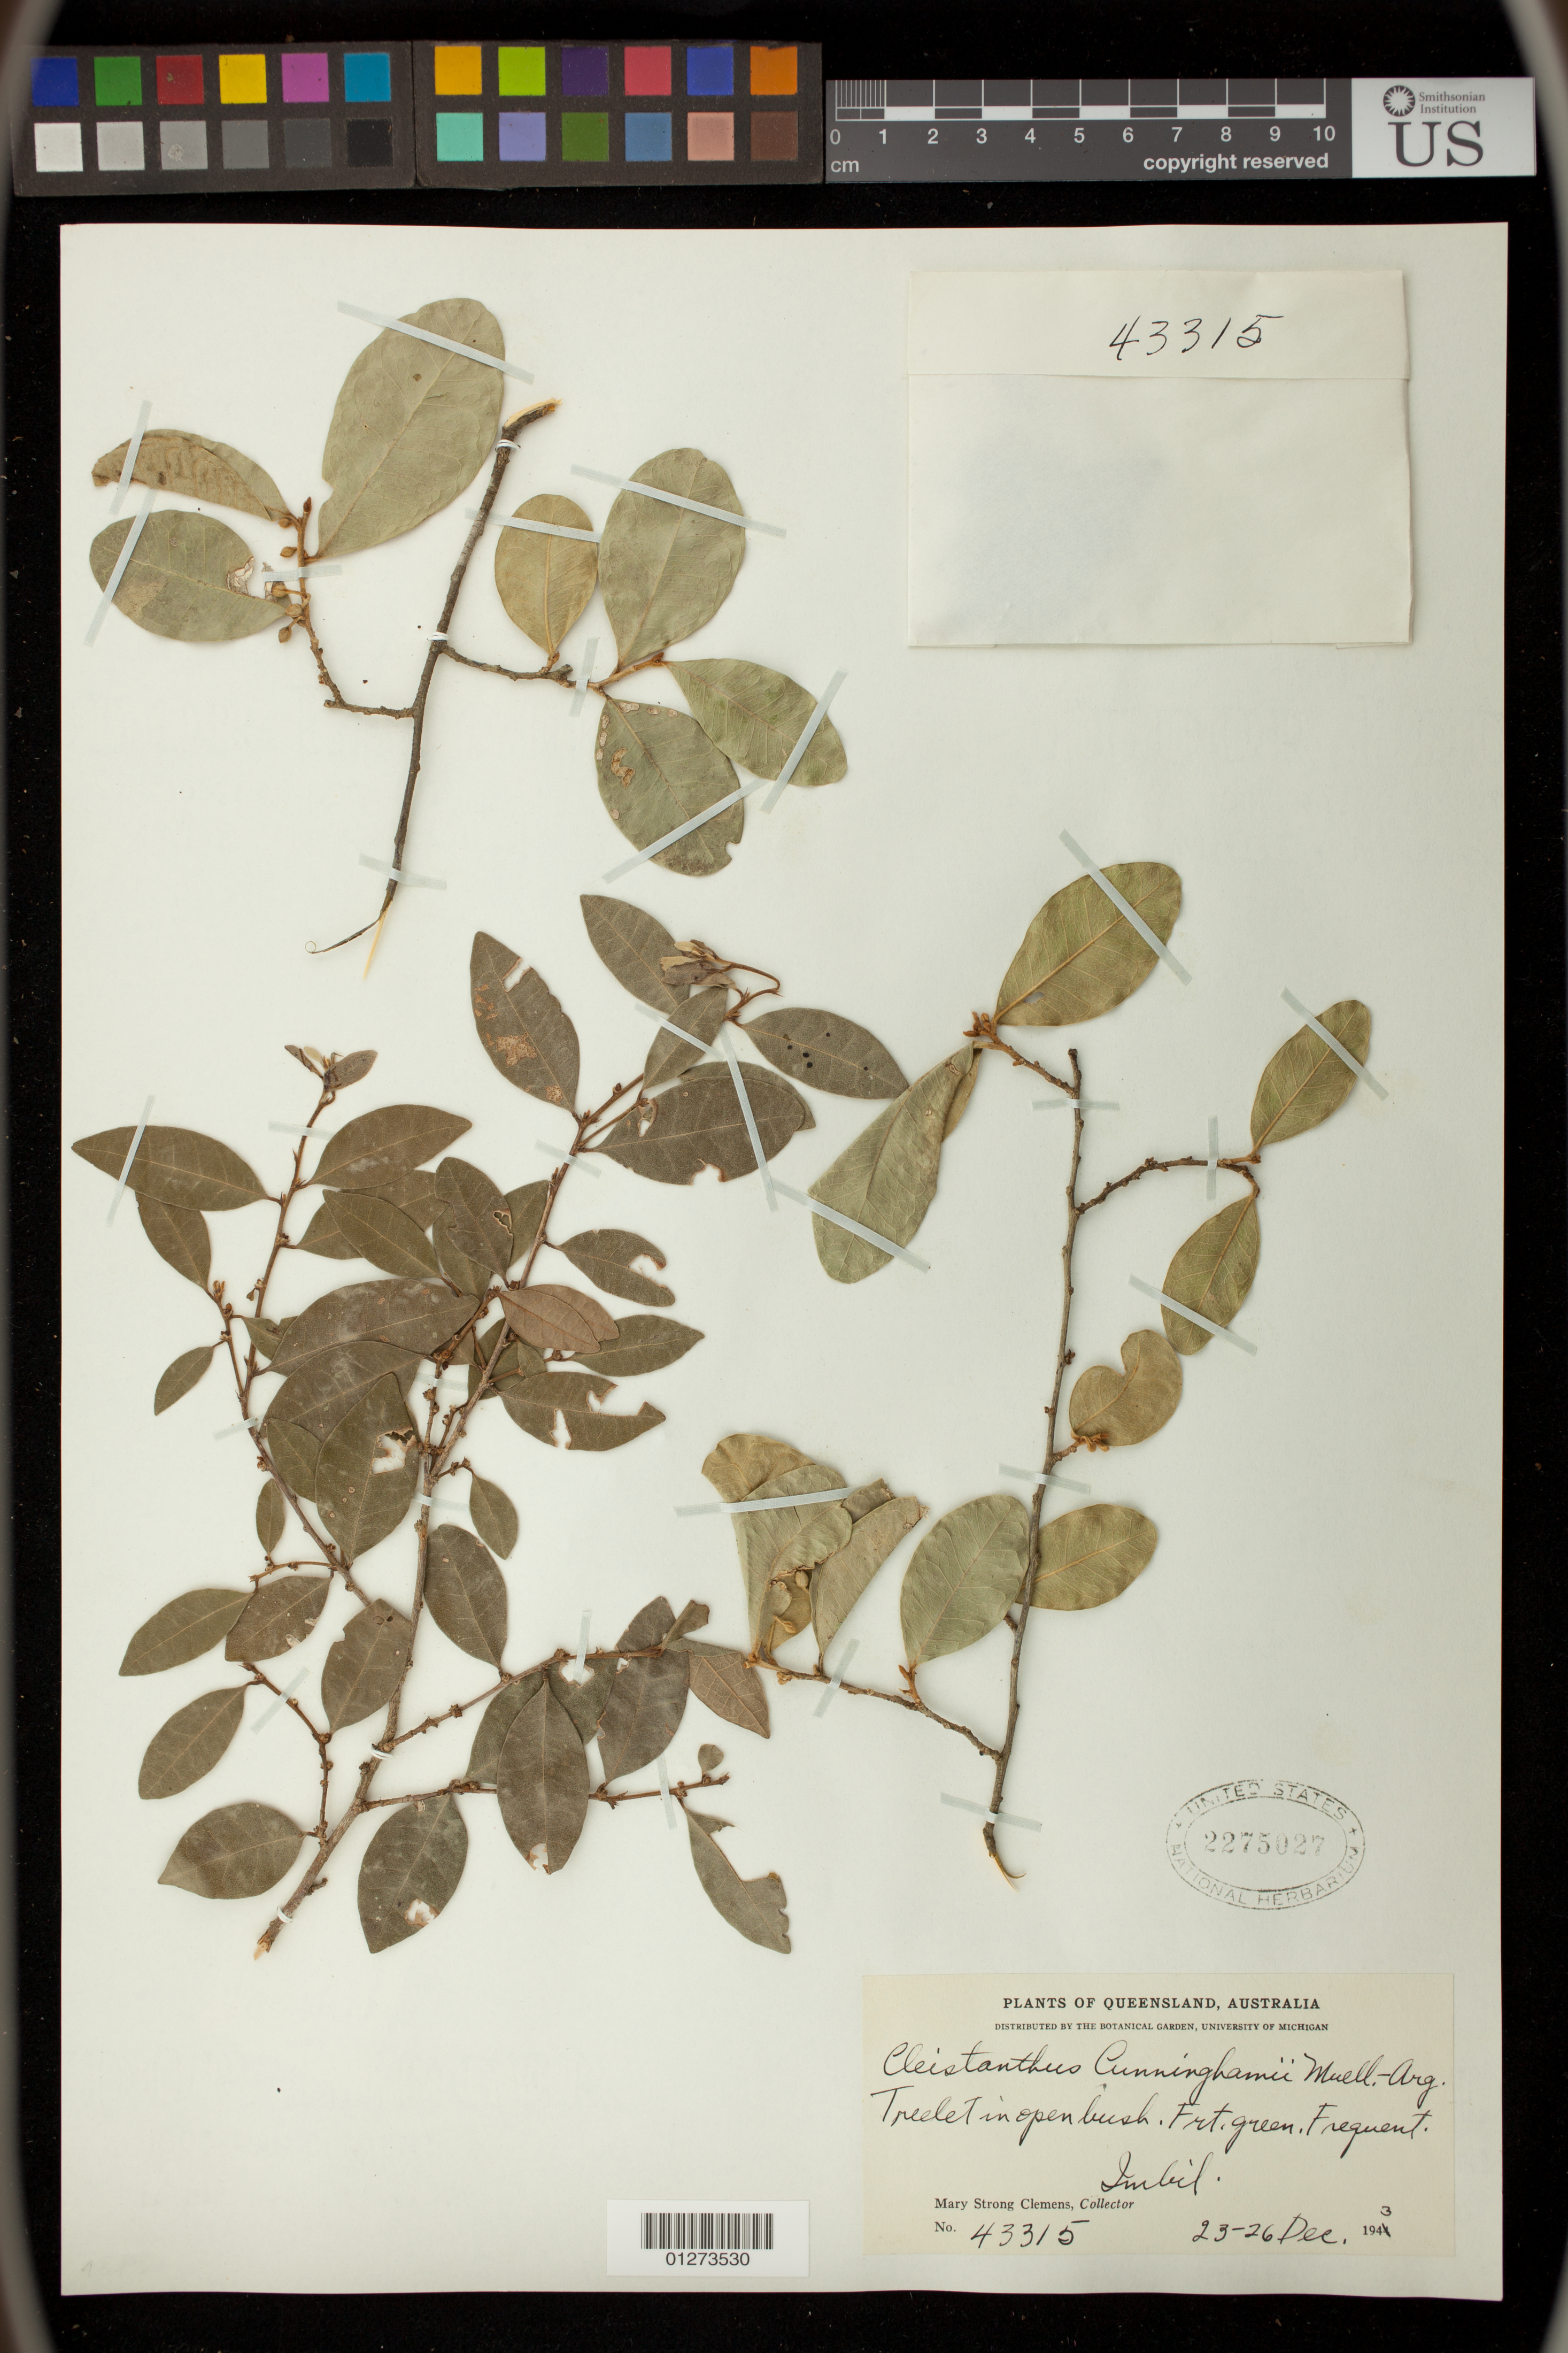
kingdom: Plantae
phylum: Tracheophyta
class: Magnoliopsida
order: Malpighiales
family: Phyllanthaceae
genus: Cleistanthus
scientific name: Cleistanthus cunninghamii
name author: (Müll. Arg.) Müll. Arg.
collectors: M. S. Clemens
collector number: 43315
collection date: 1943-12-23/1943-12-26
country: Australia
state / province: Queensland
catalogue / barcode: US 2275027